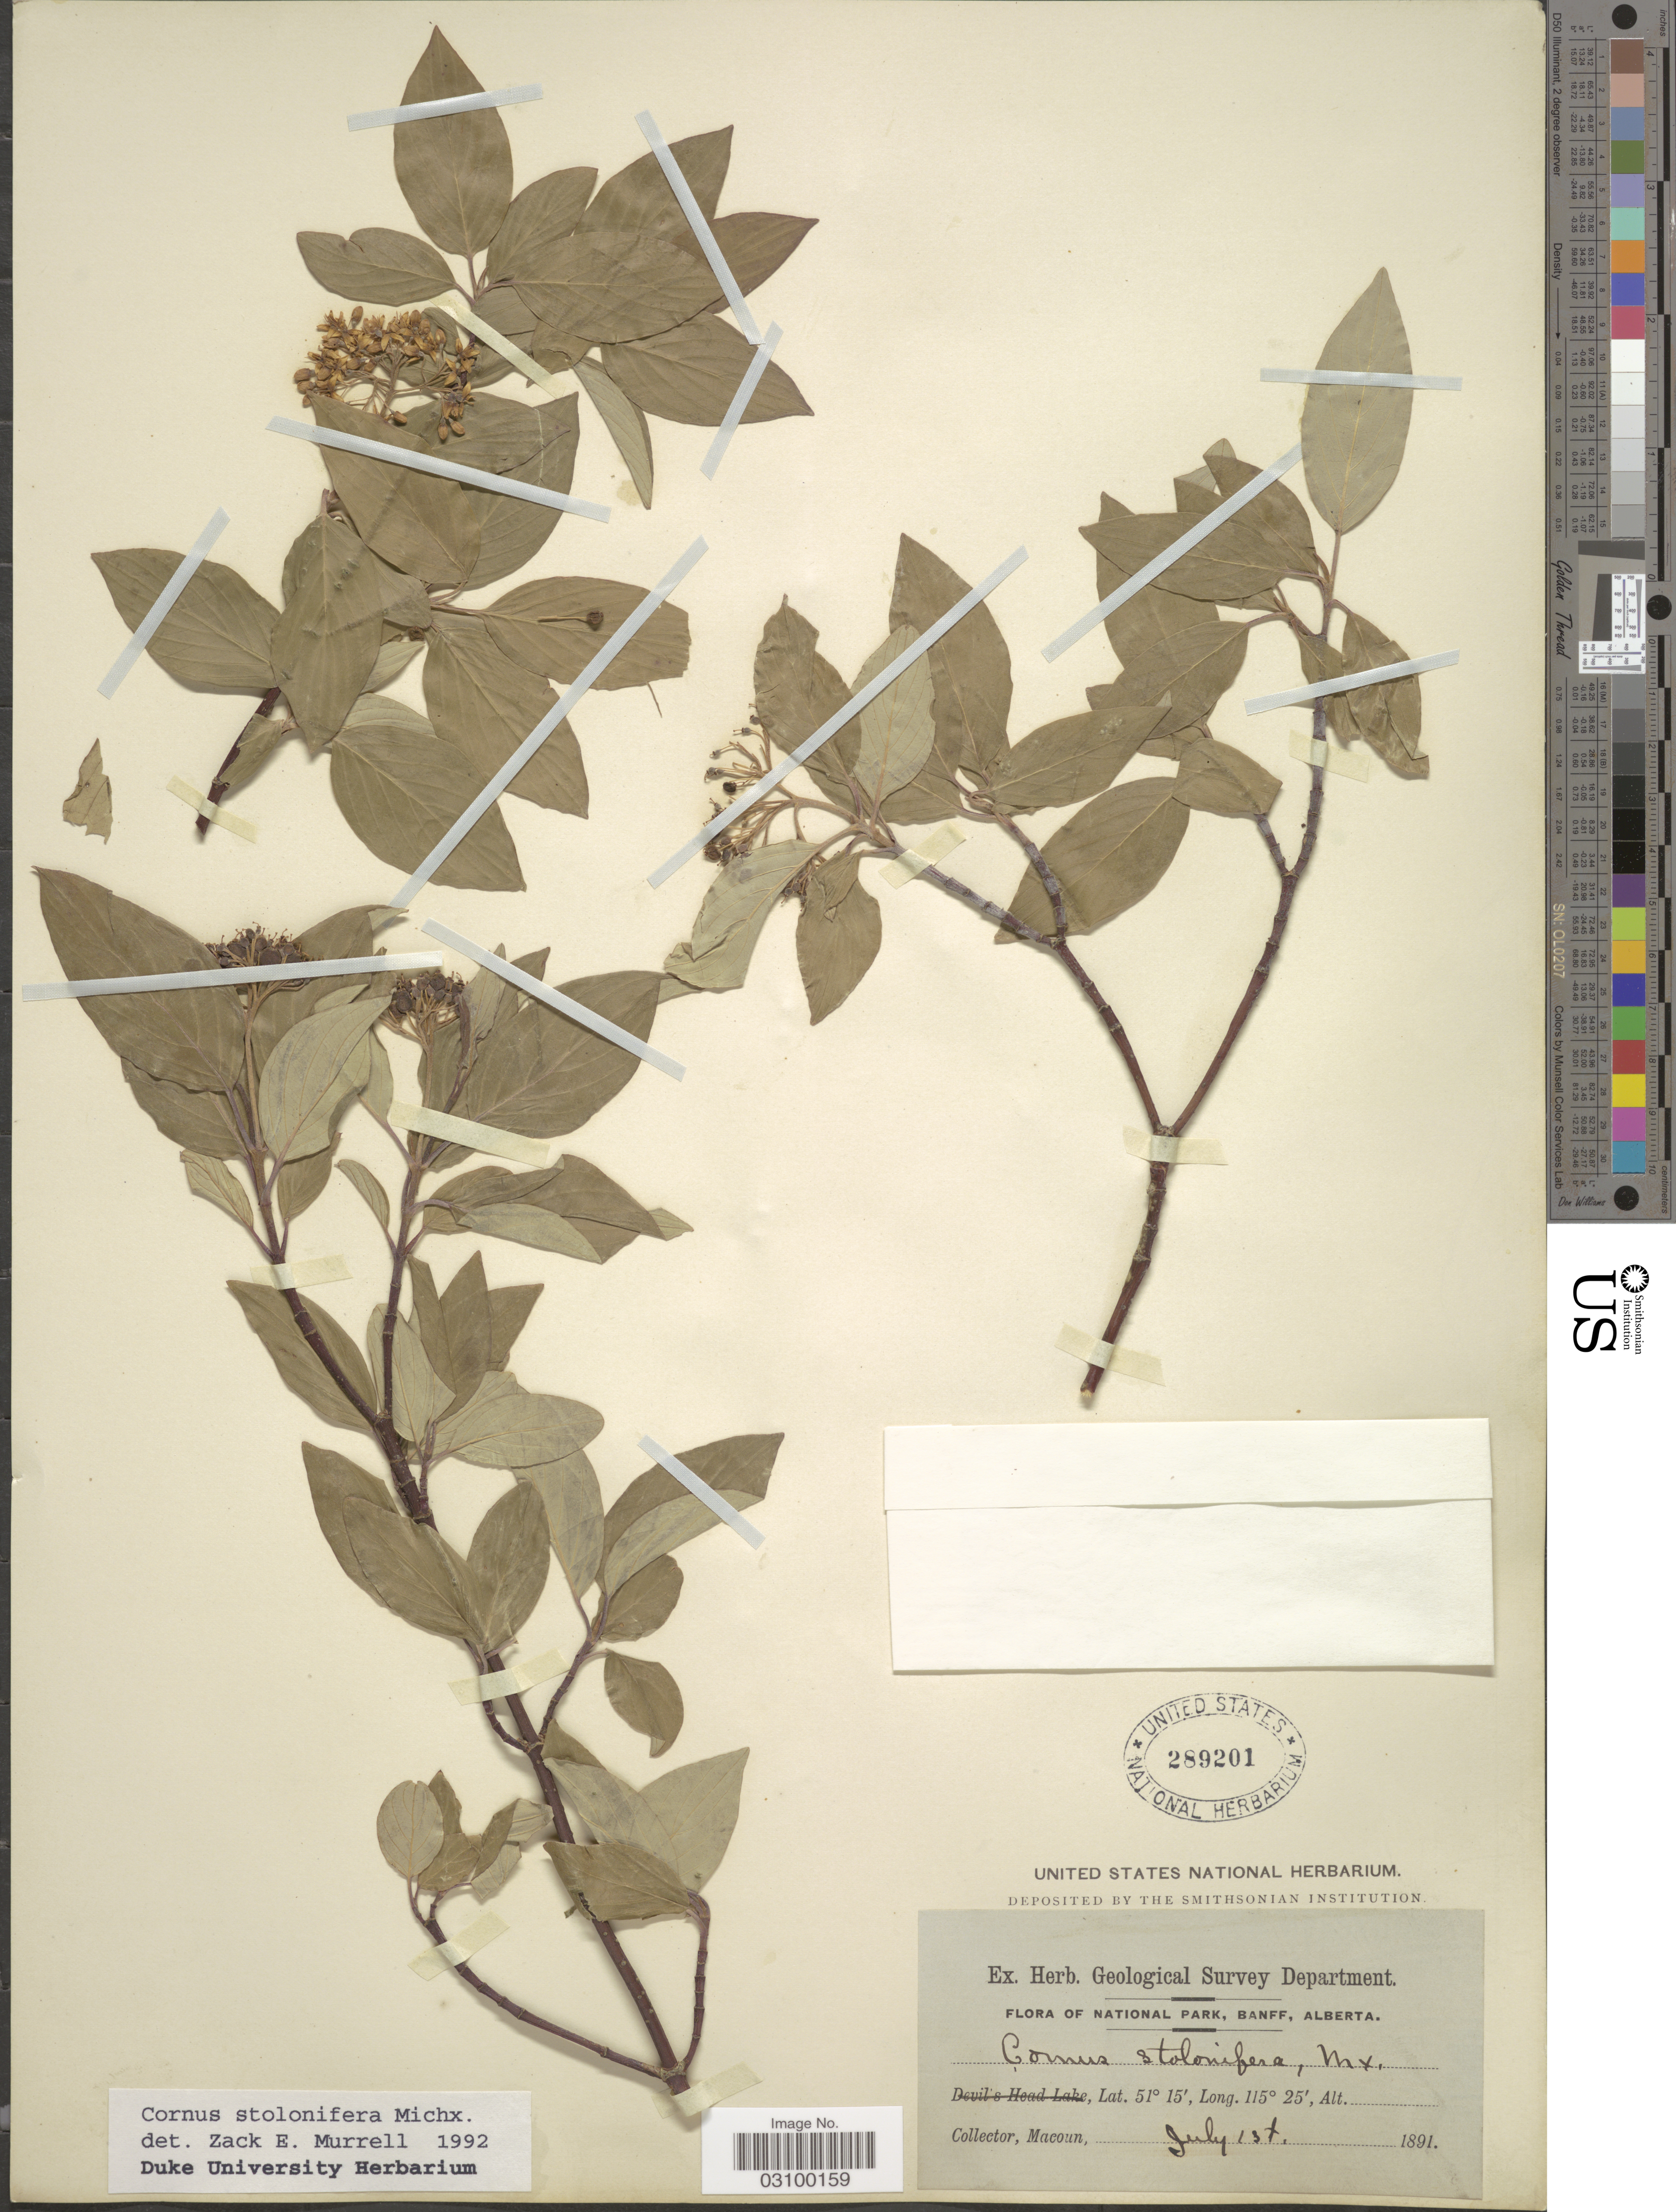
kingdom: Plantae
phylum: Tracheophyta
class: Magnoliopsida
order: Cornales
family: Cornaceae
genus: Cornus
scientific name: Cornus sericea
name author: L.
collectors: -- Macoun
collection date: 1891-07-13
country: Canada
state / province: Alberta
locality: National Park, Banff.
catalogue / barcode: US 289201